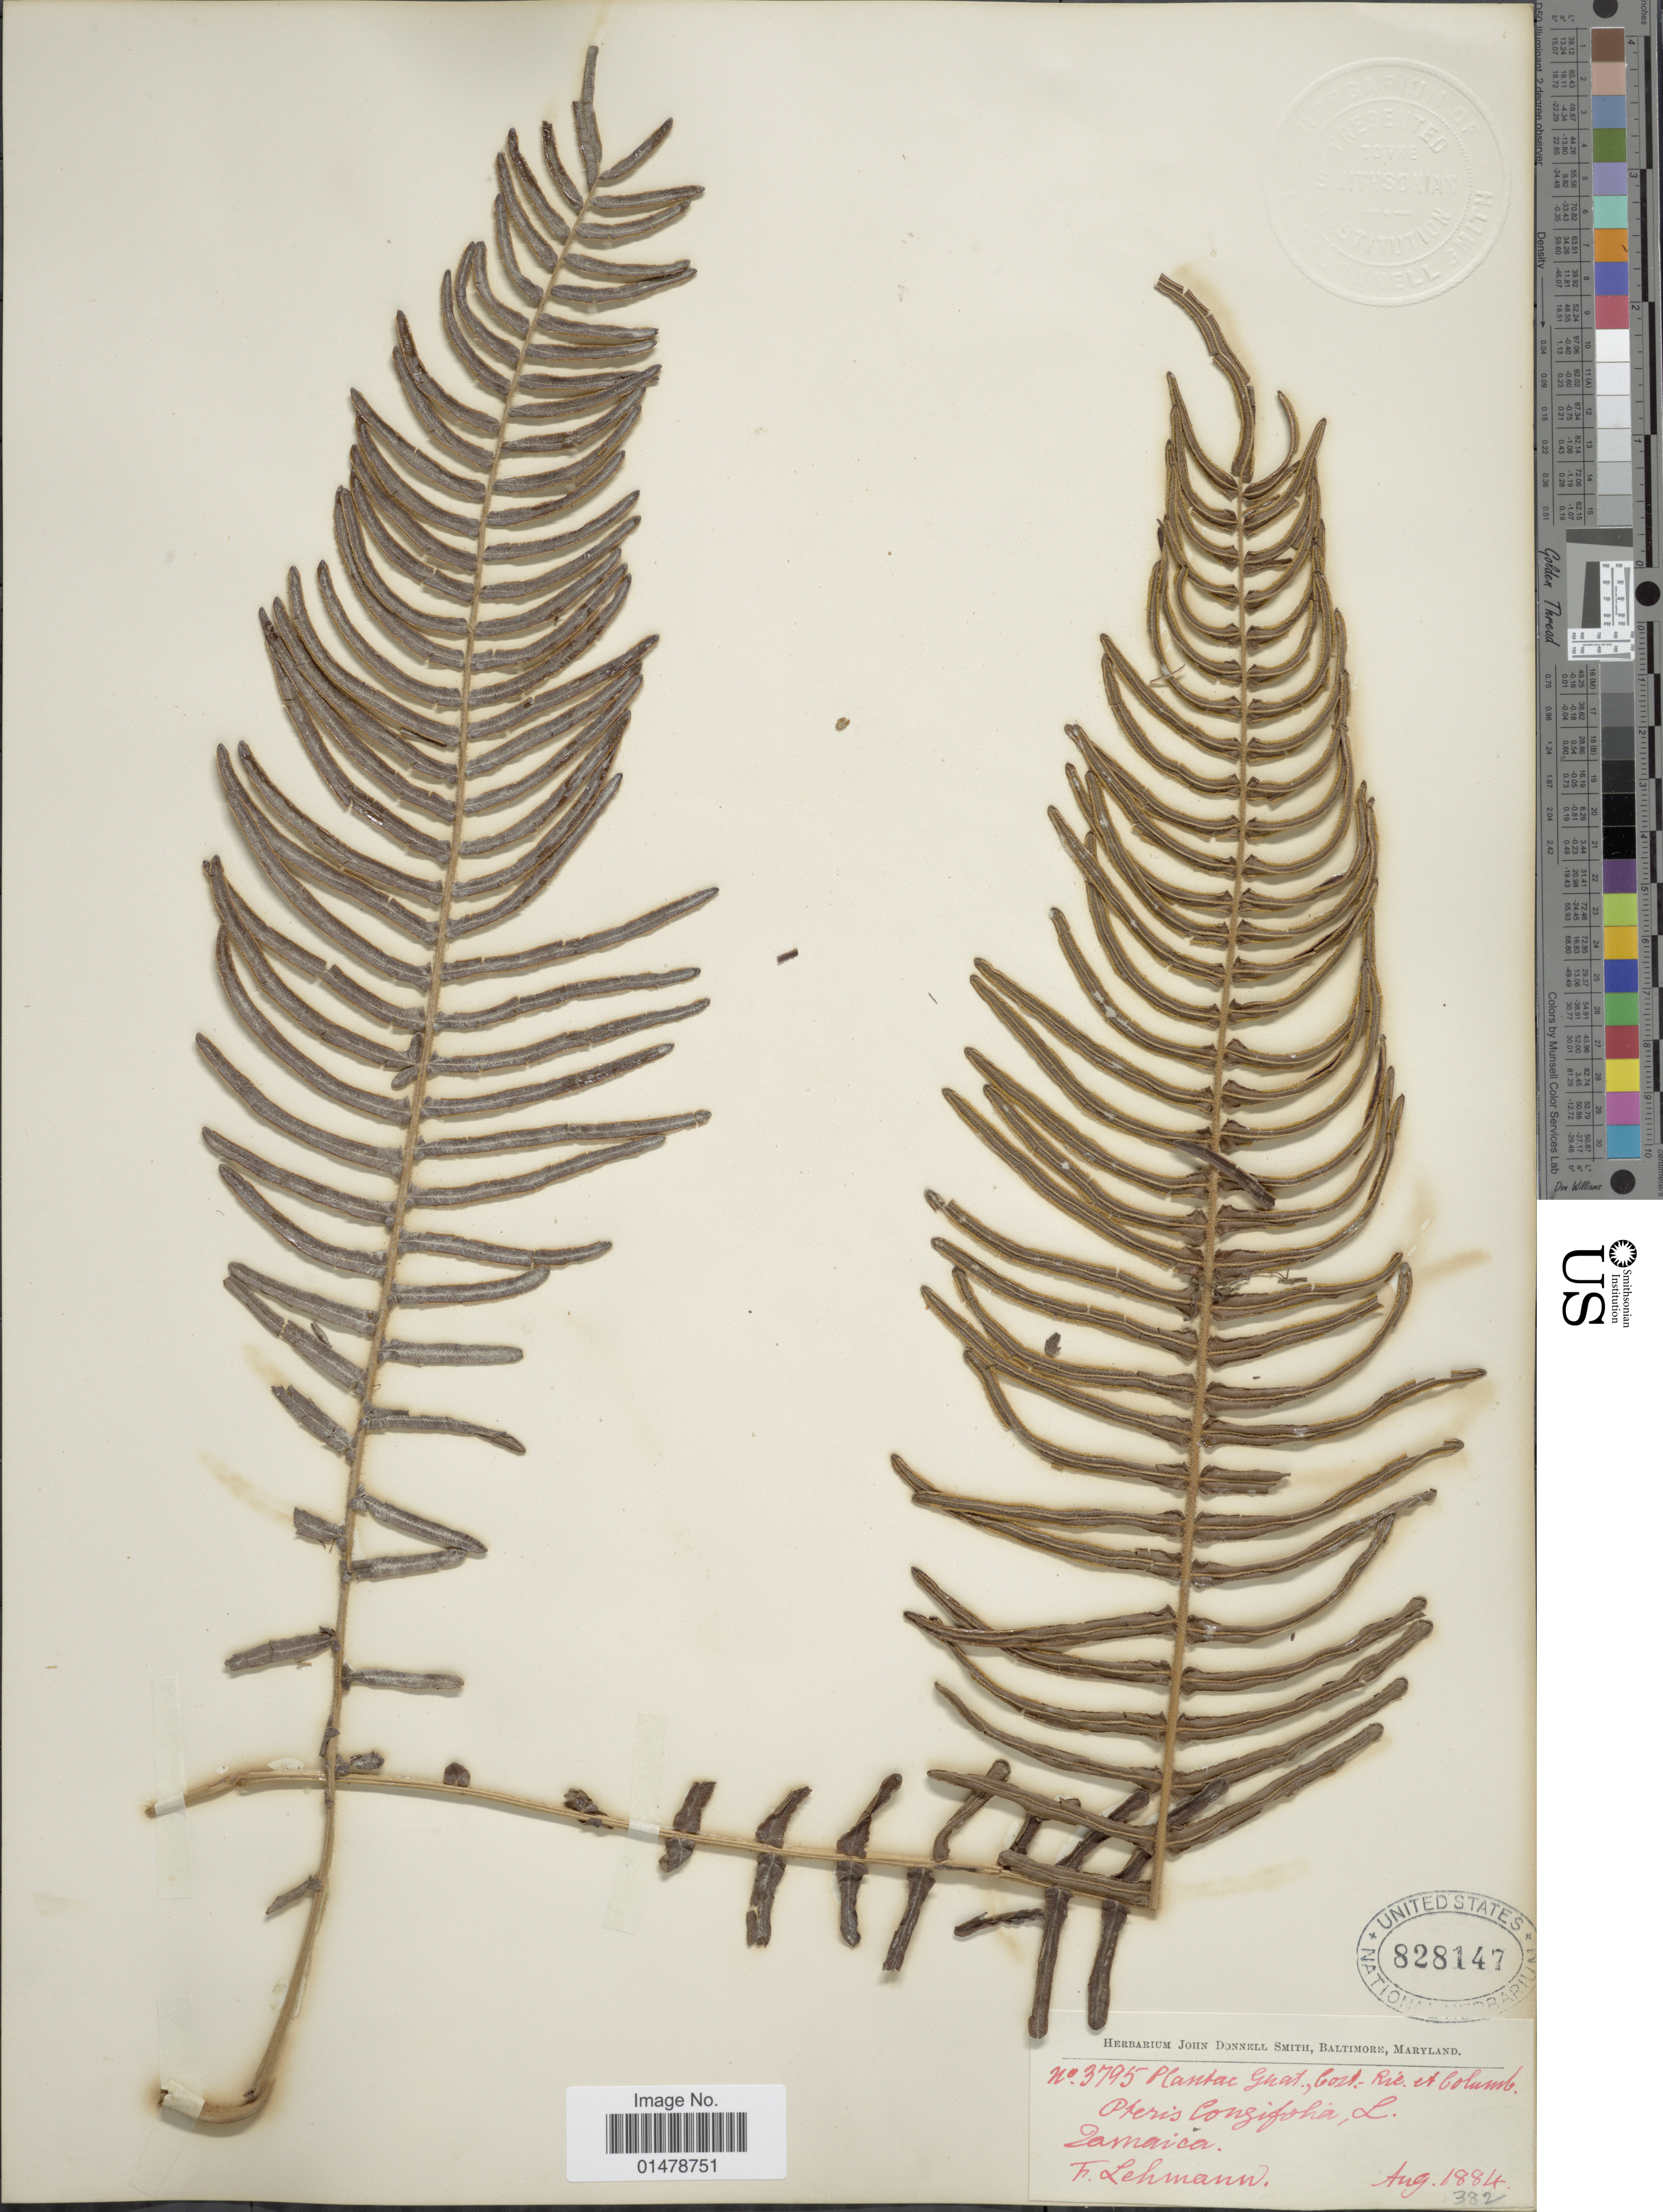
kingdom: Plantae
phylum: Tracheophyta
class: Polypodiopsida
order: Polypodiales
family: Pteridaceae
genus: Pteris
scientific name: Pteris longifolia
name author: L.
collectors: F. Lehmann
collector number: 3795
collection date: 1884-08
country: Jamaica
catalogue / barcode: US 828147